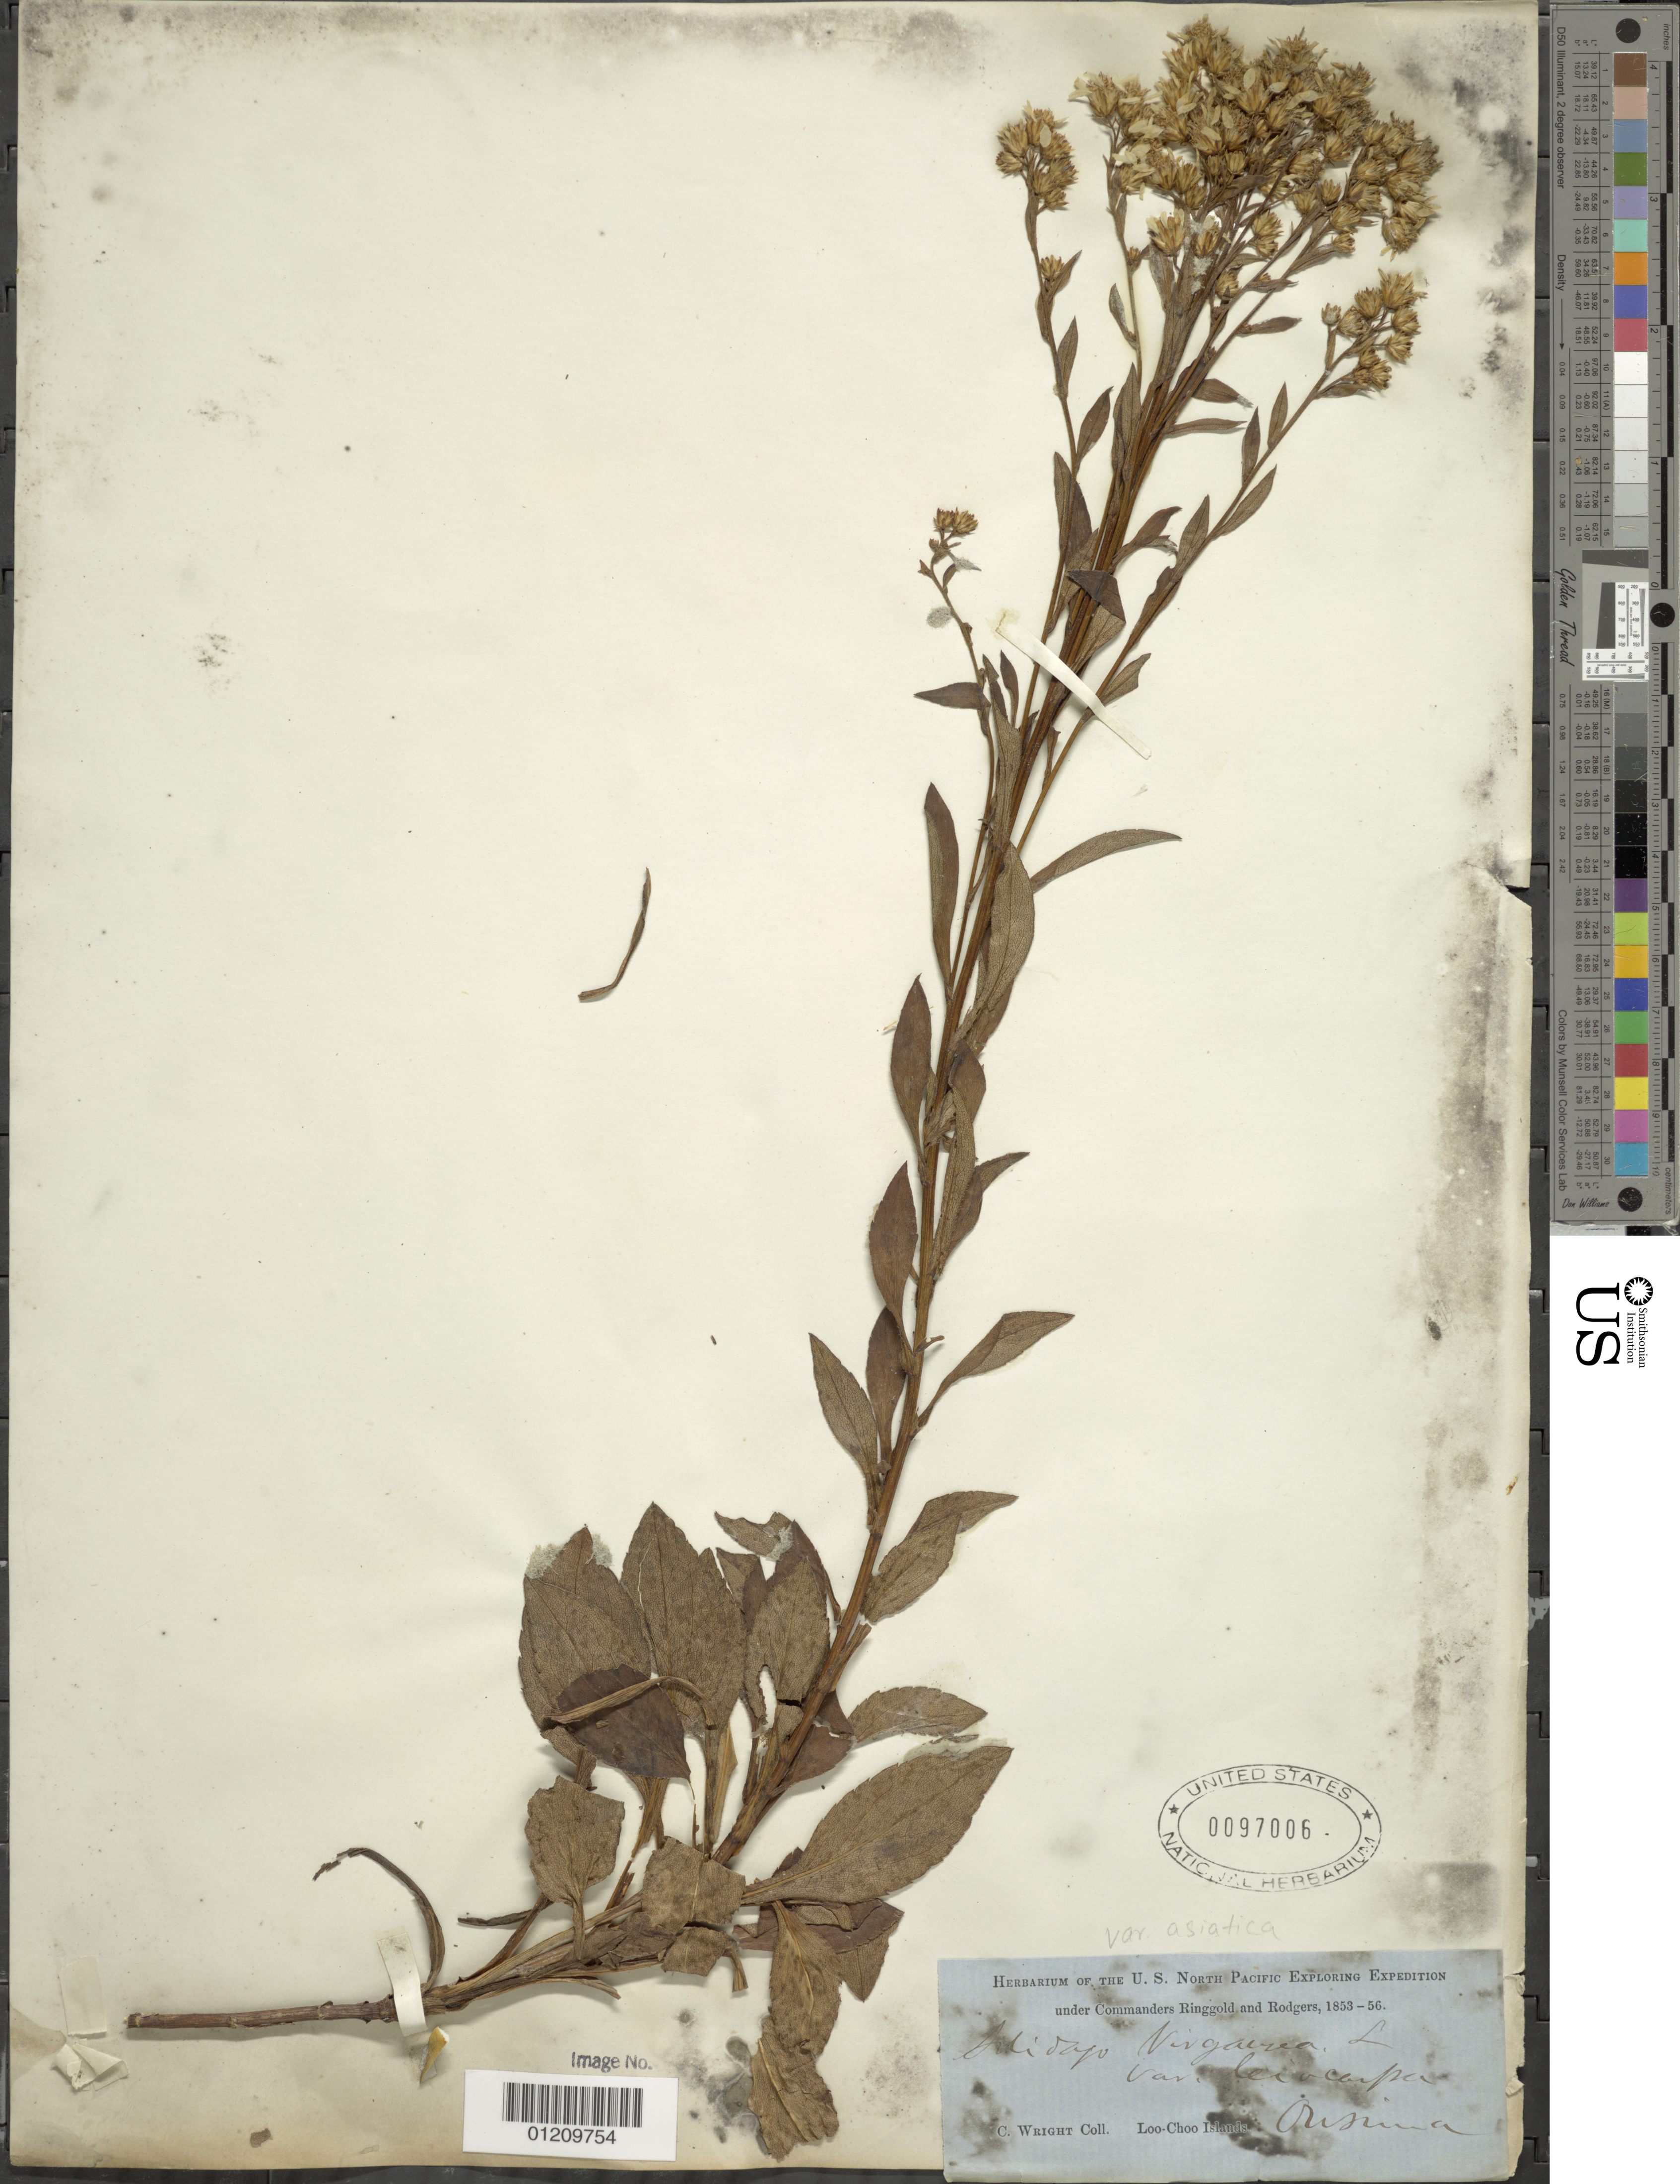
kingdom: Plantae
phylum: Tracheophyta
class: Magnoliopsida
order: Asterales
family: Asteraceae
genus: Solidago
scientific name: Solidago virgaurea var. asiatica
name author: Nakai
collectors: C. Wright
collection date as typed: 1853 to -- --- 1856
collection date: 1853/1856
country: Japan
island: Ryukyu Islands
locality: Loo Choo Islands.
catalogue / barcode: US 97006